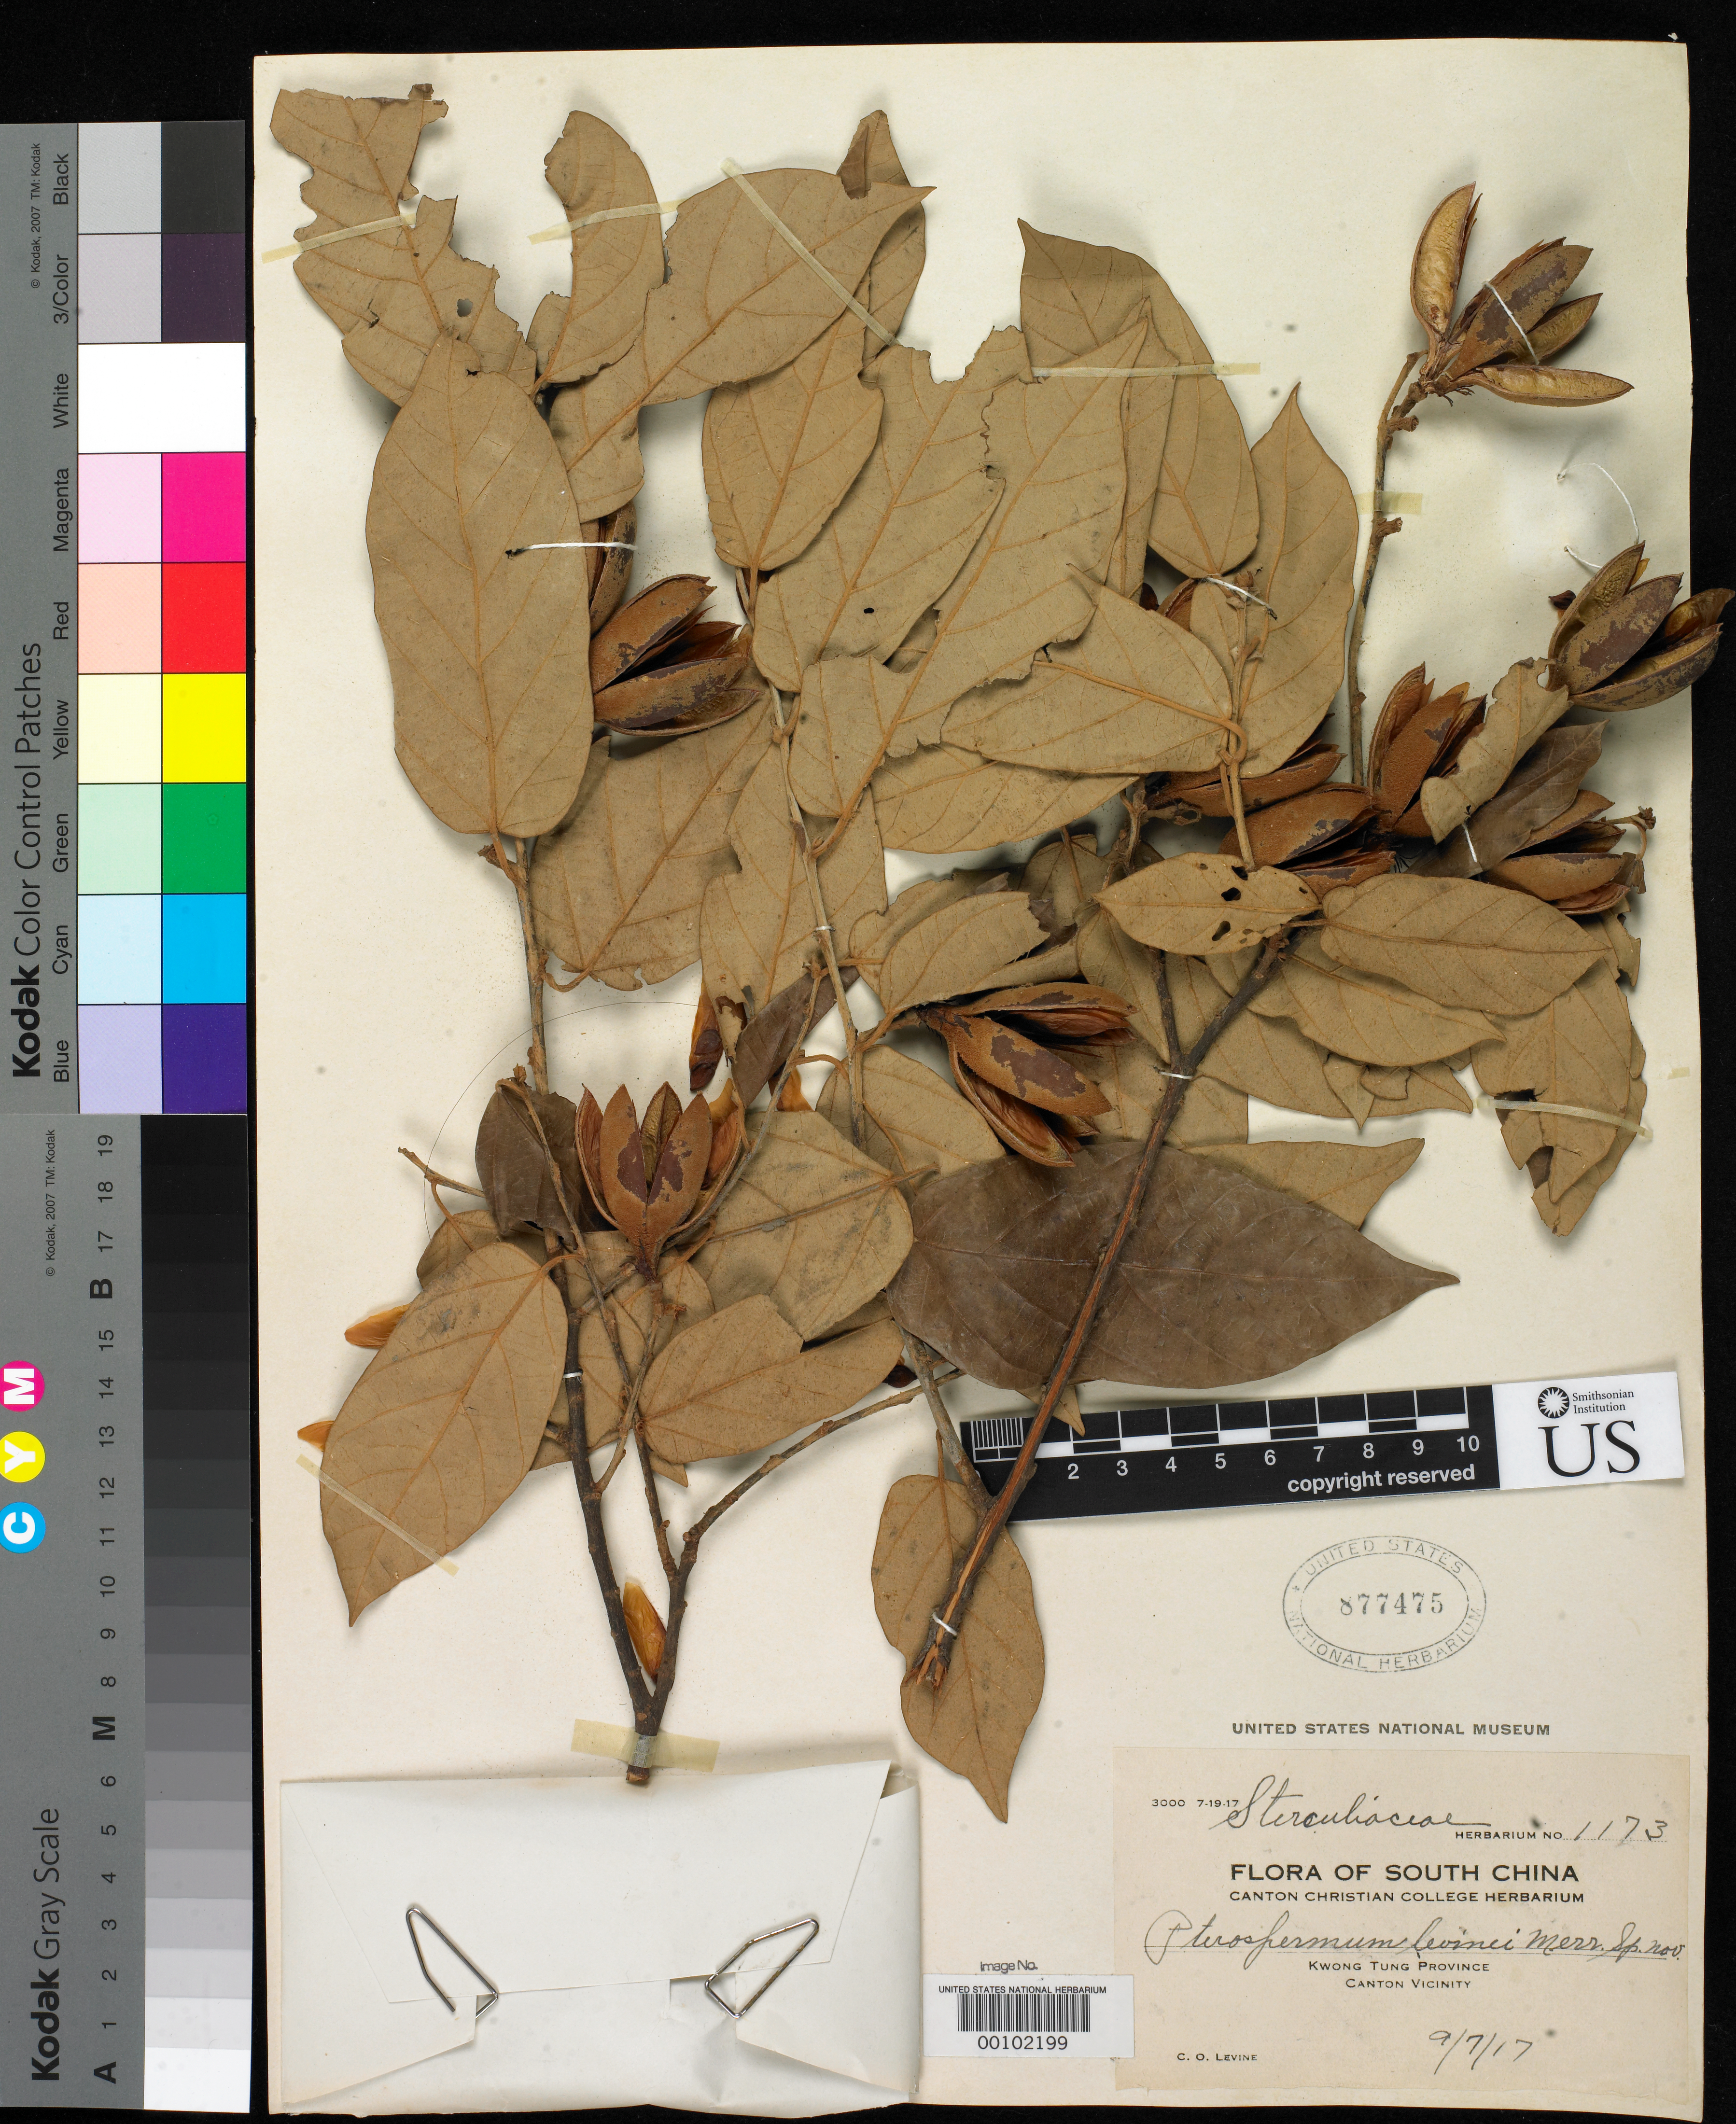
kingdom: Plantae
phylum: Tracheophyta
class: Magnoliopsida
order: Malvales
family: Malvaceae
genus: Pterospermum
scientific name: Pterospermum levinei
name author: Merr.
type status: Isotype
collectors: C. O. Levine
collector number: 1173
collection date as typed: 9 / 7 / 17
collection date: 1917-09-07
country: China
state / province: Guangdong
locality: Canton vicinity.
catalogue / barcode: US 877475